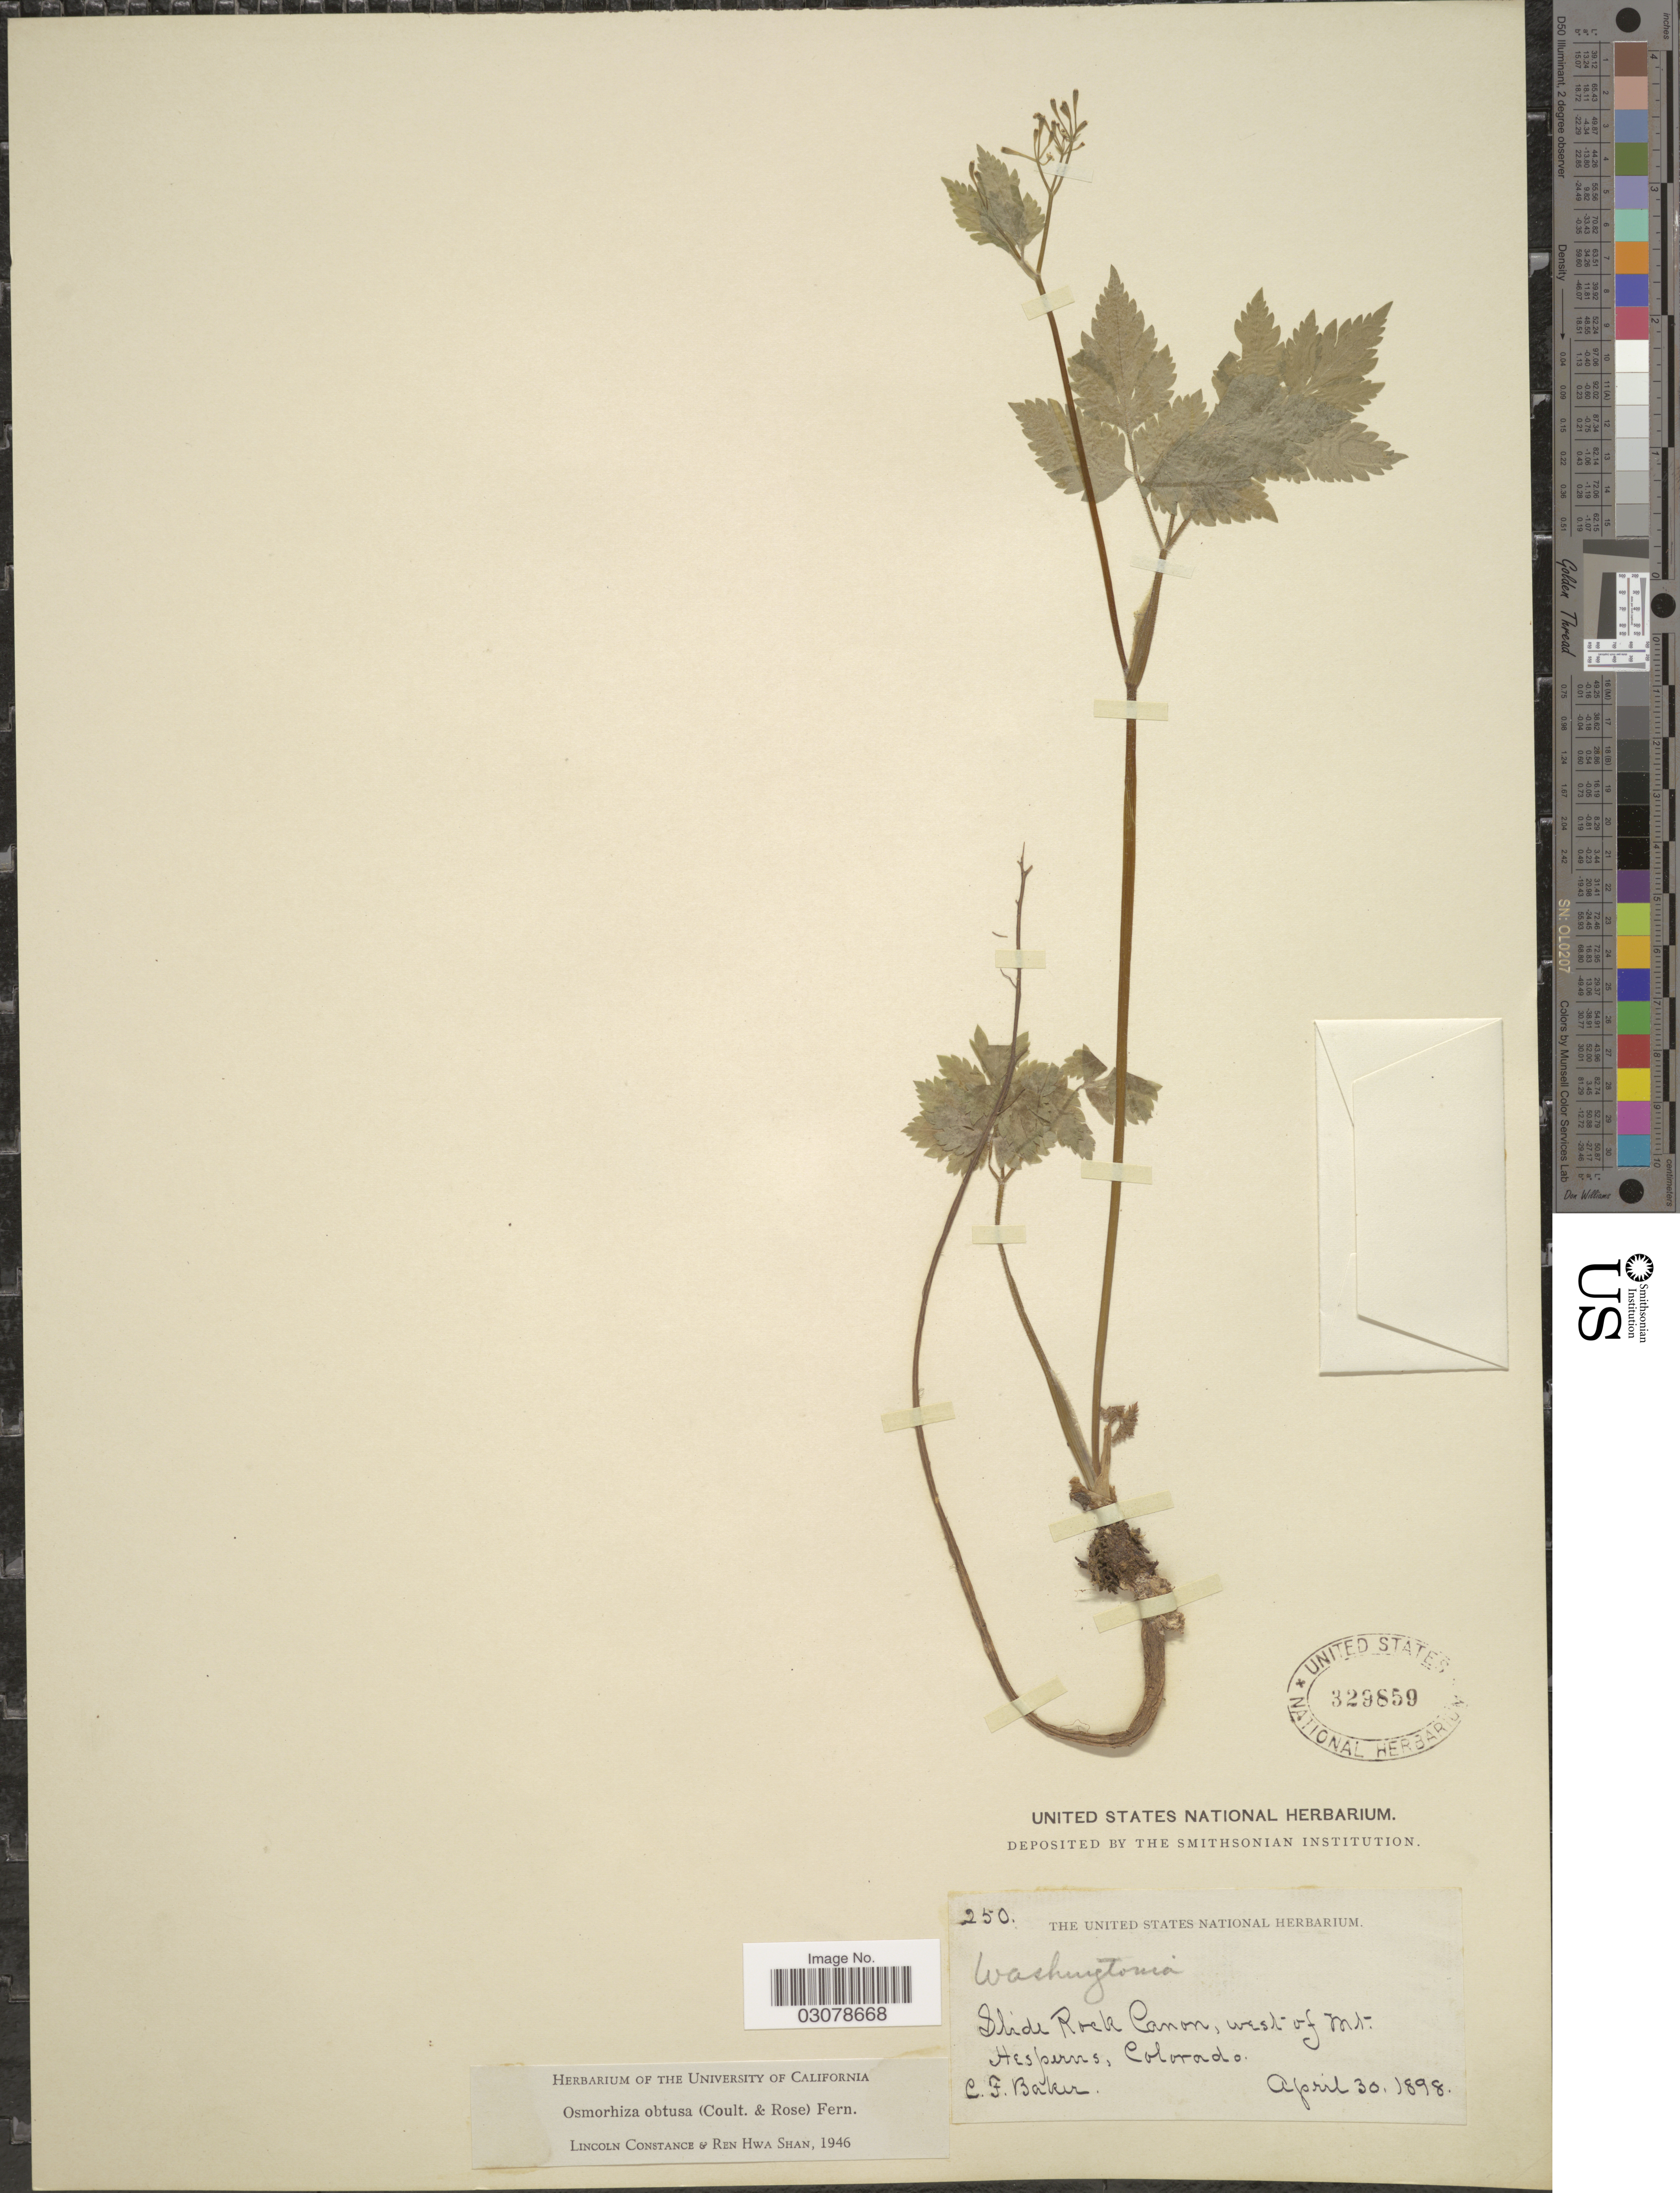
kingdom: Plantae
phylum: Tracheophyta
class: Magnoliopsida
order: Apiales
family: Apiaceae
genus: Osmorhiza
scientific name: Osmorhiza obtusa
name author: (J.M. Coult. & Rose) Fernald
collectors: C. F. Baker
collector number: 250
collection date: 1898-04-30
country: United States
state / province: Colorado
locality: Slide Rock Canon, west of Mt. Hesperus.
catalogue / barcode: US 329859